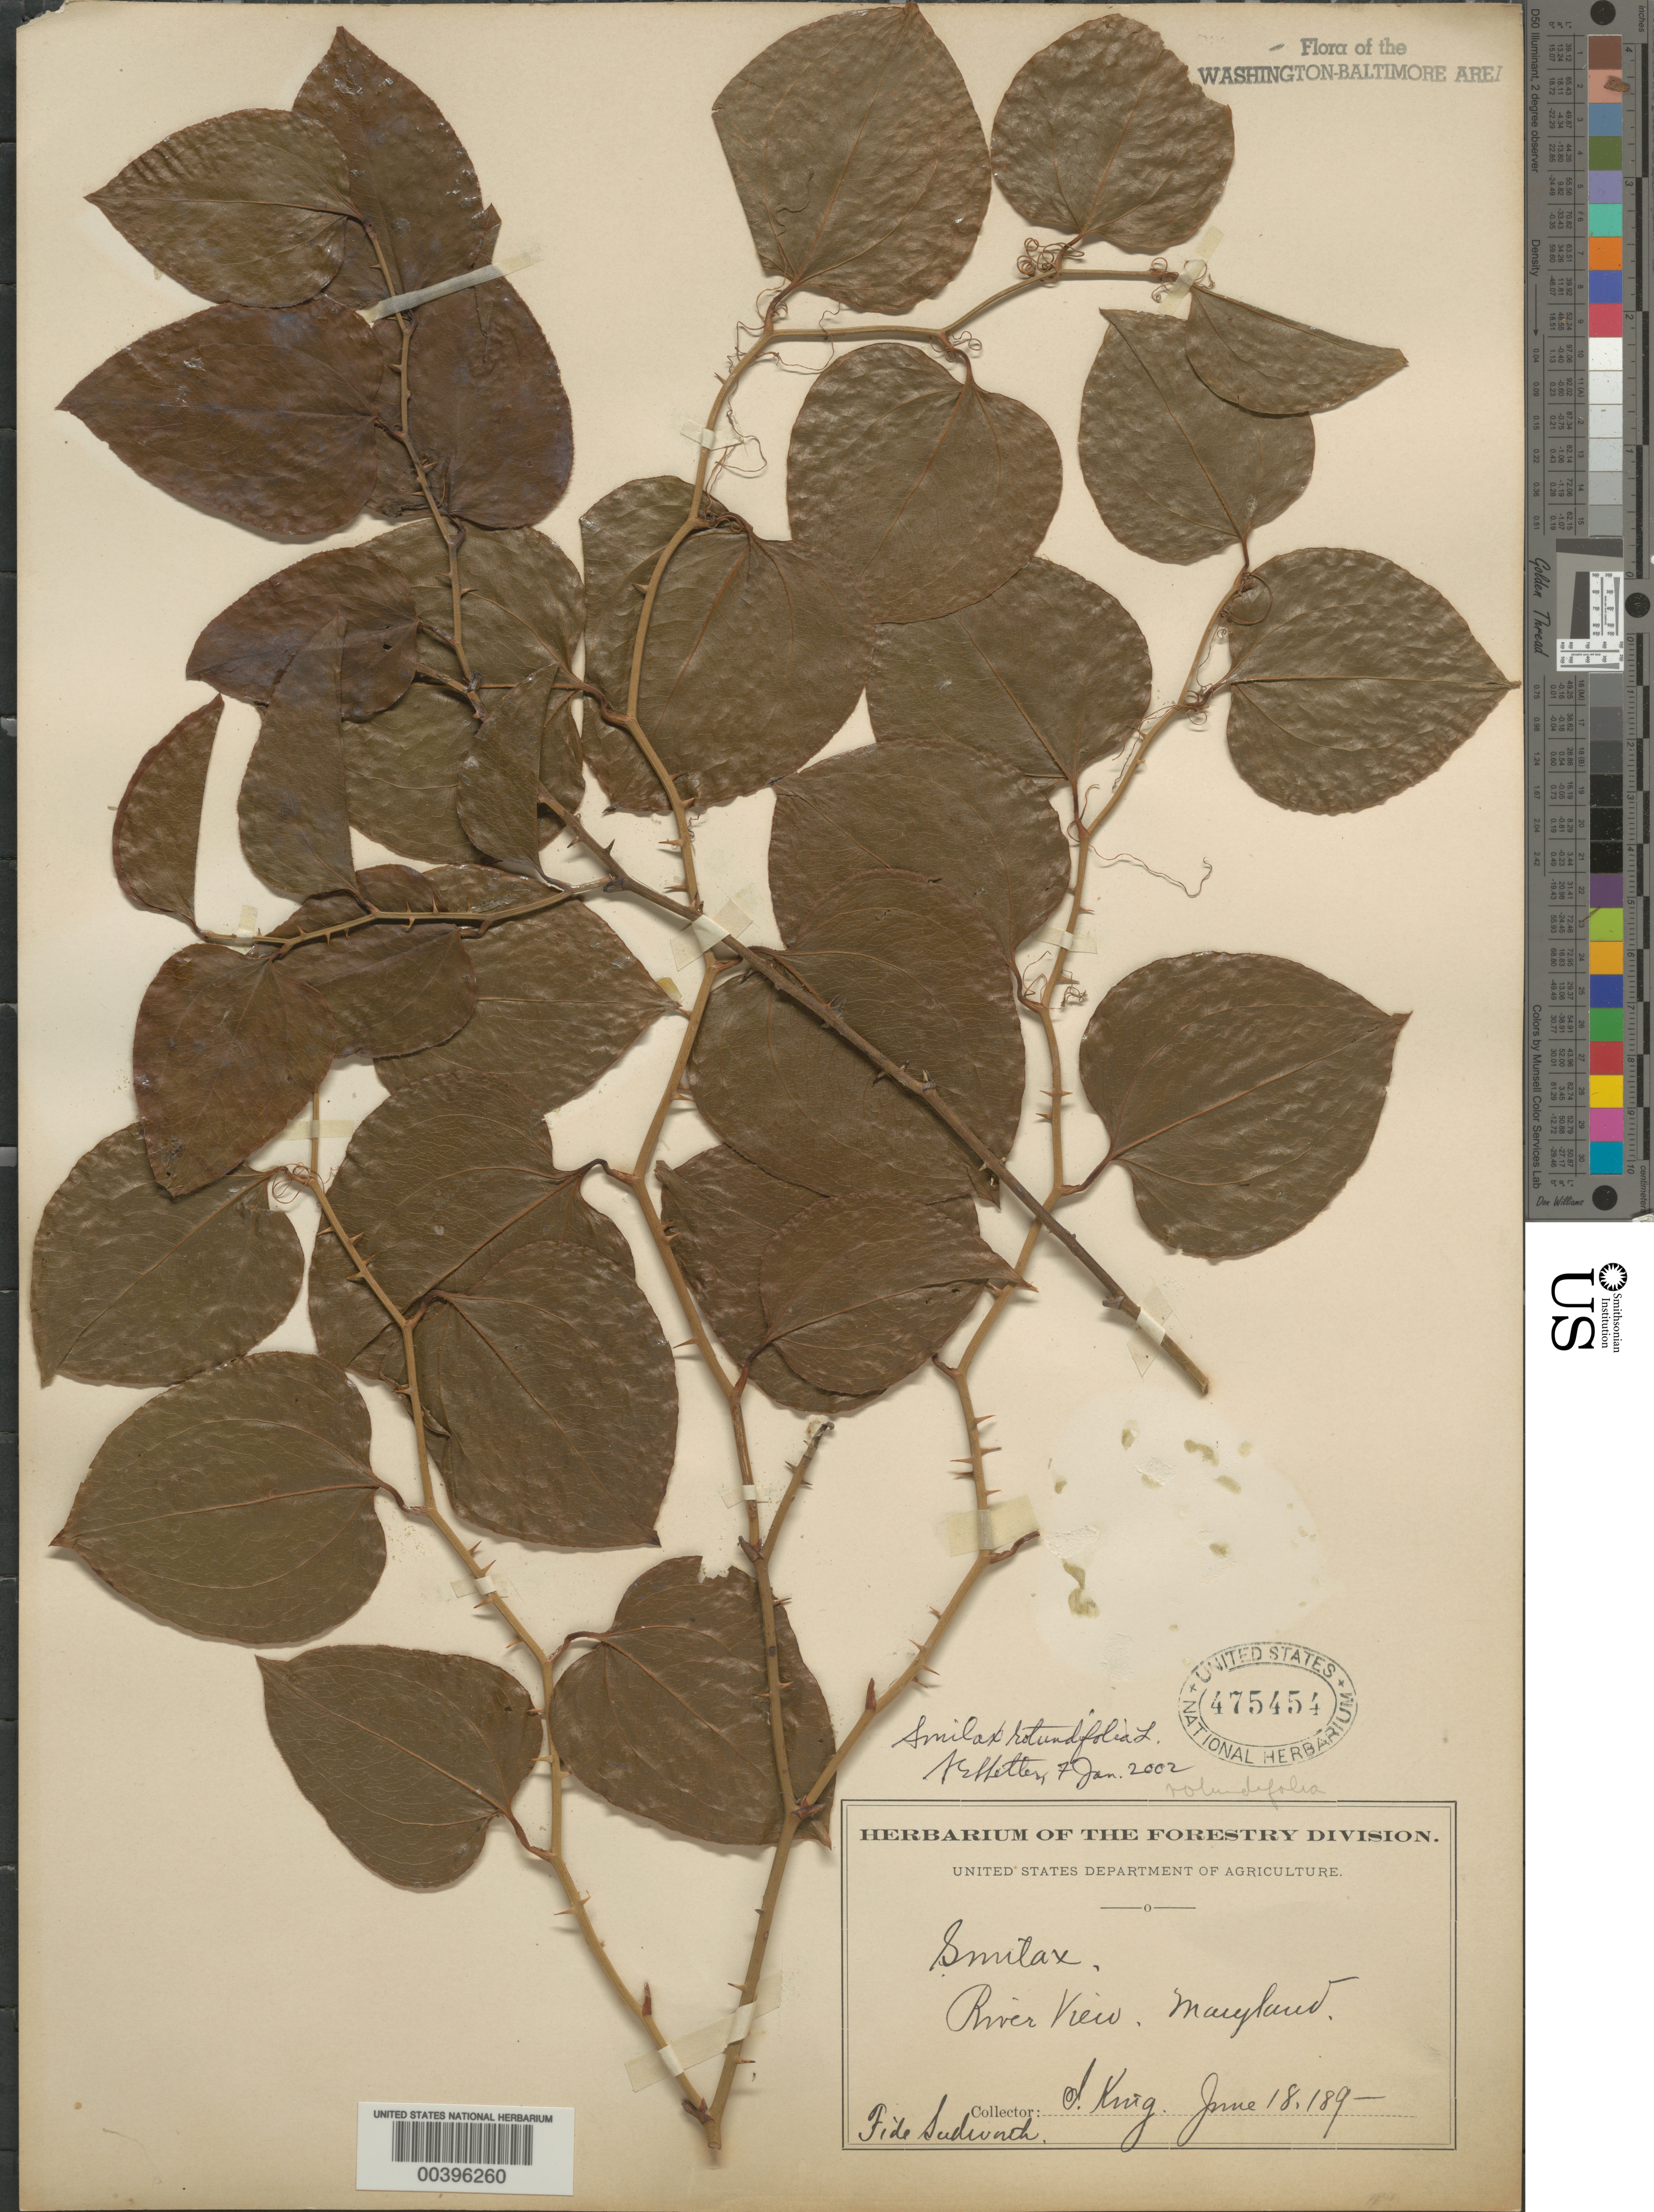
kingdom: Plantae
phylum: Tracheophyta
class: Liliopsida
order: Liliales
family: Smilacaceae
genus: Smilax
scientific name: Smilax rotundifolia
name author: L.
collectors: I. King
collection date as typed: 18 Jun 1890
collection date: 1890-06-18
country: United States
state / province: Maryland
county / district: Prince George's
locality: River View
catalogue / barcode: US 475454